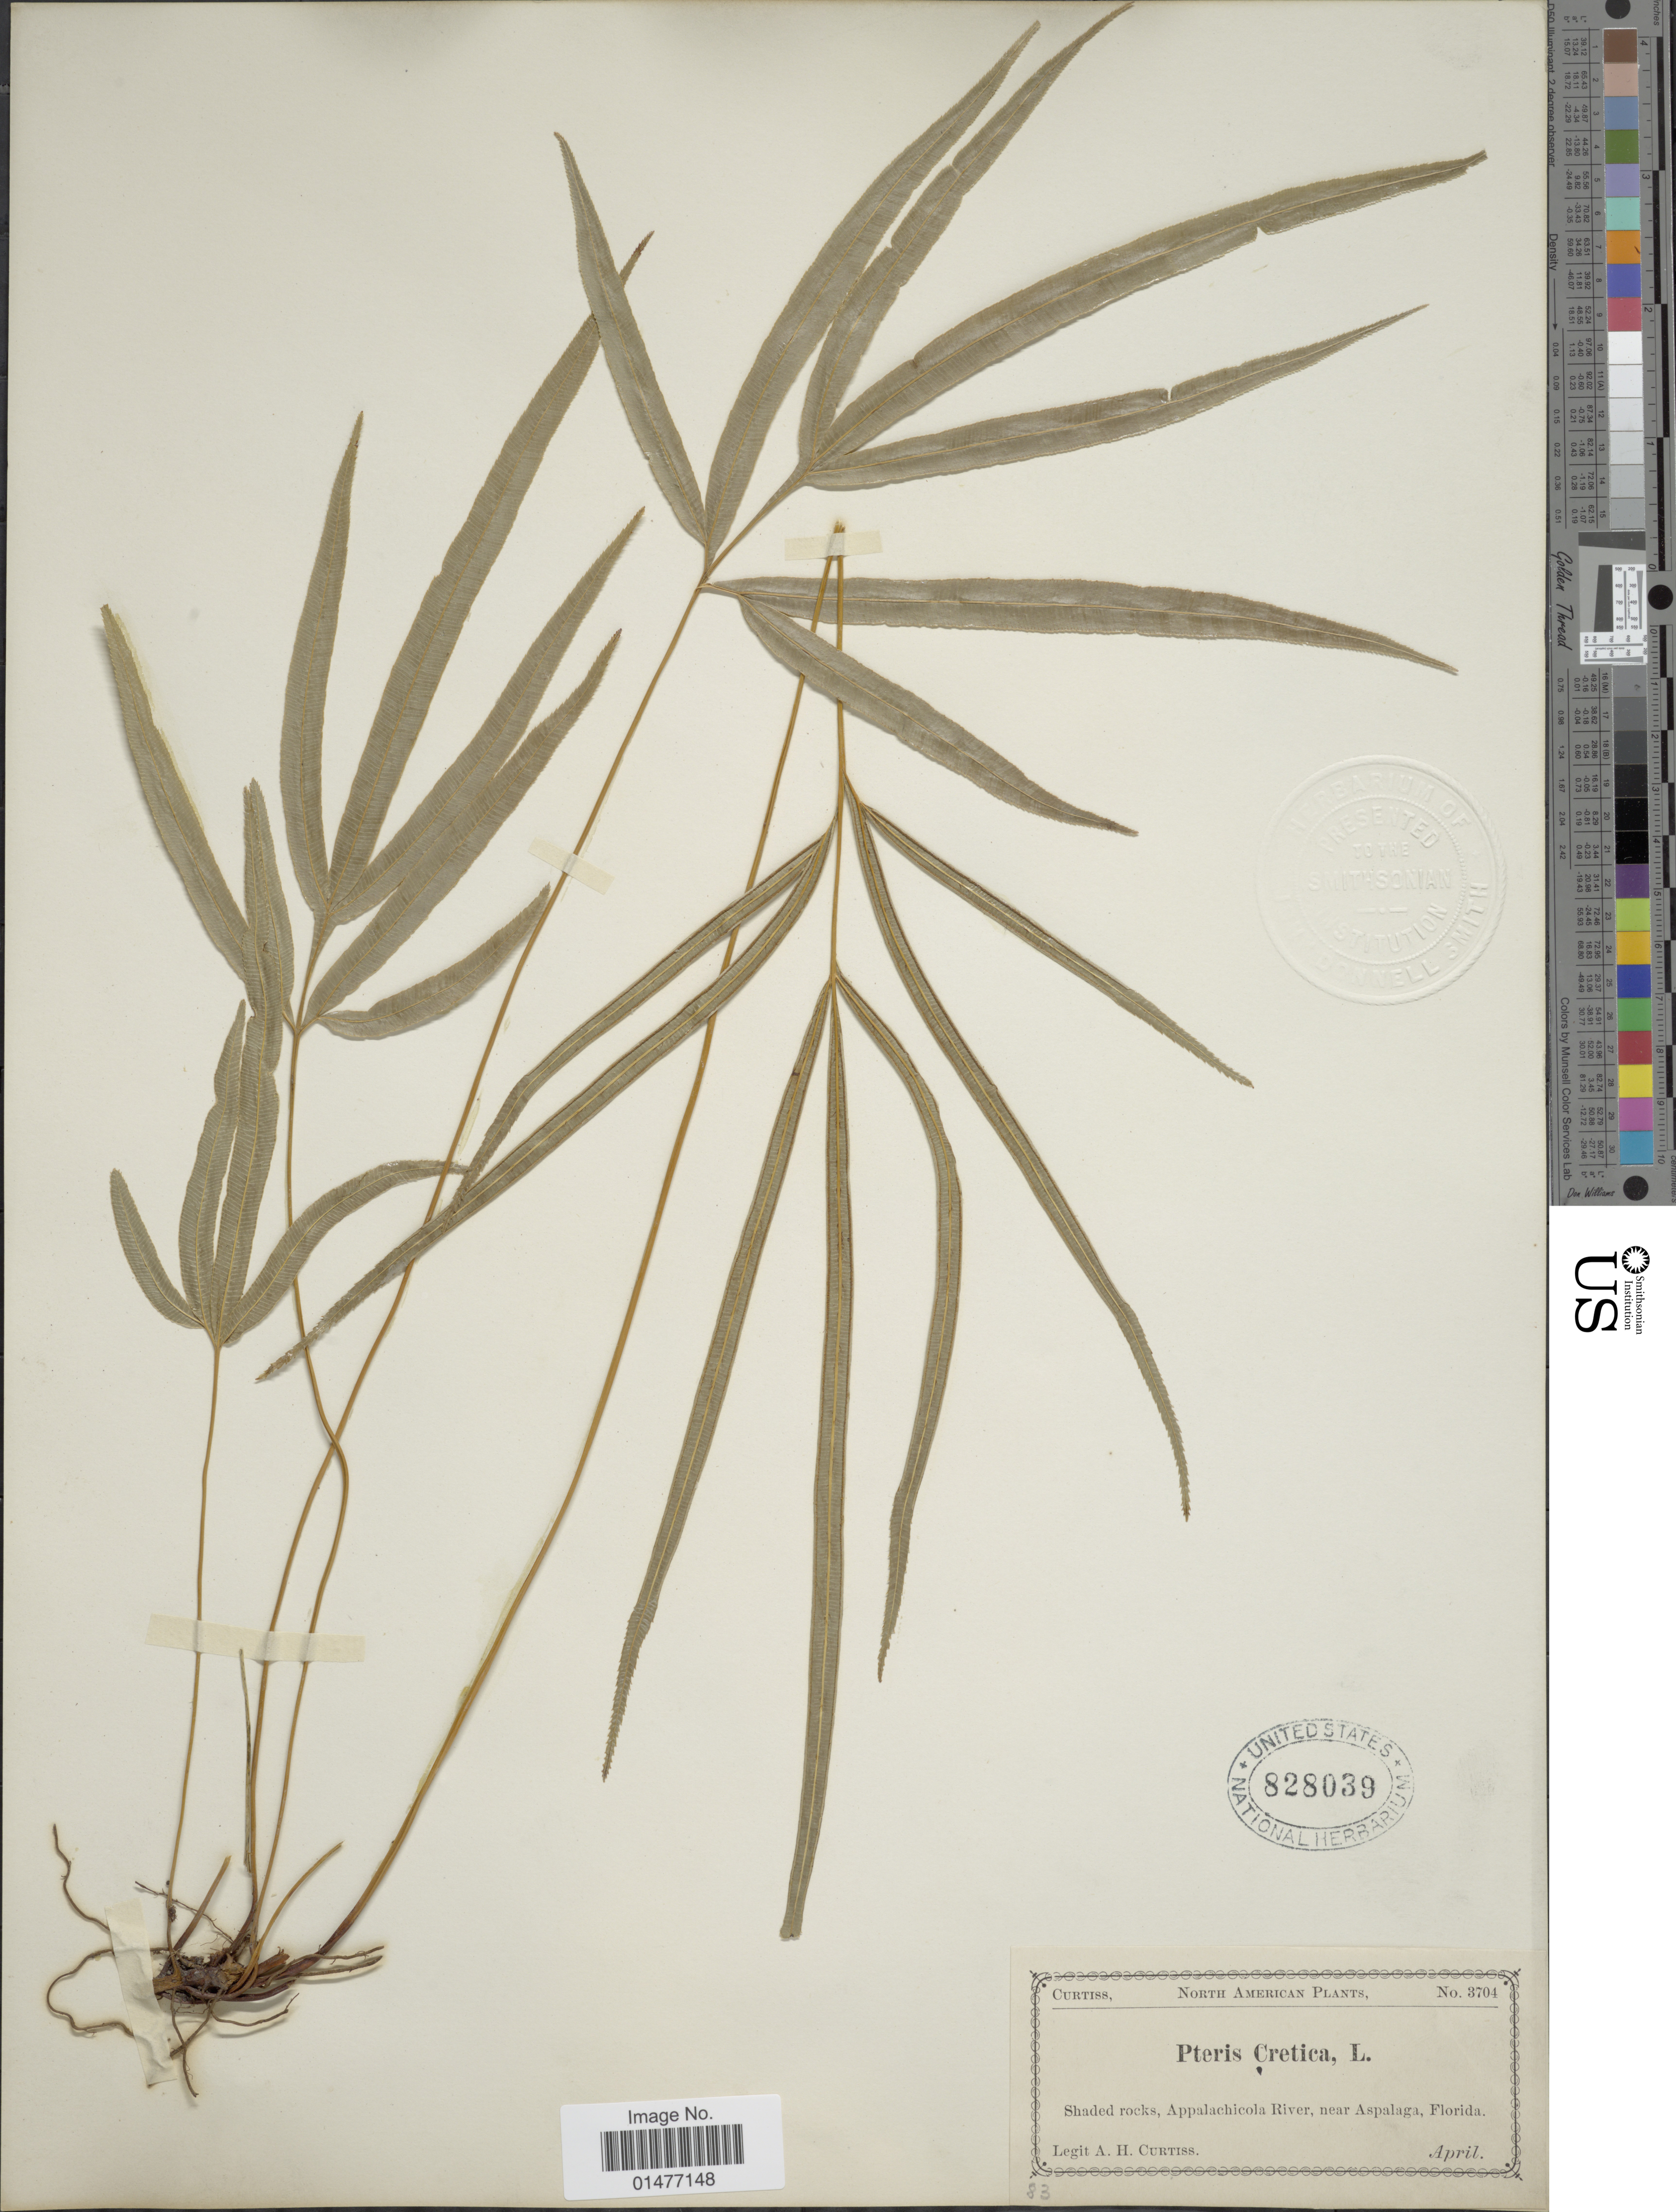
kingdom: Plantae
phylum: Tracheophyta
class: Polypodiopsida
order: Polypodiales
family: Pteridaceae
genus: Pteris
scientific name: Pteris cretica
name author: L.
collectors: A. H. Curtiss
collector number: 3704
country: United States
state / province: Florida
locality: Shaded rocks, Appalachicola River, near Aspalaga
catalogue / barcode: US 828039